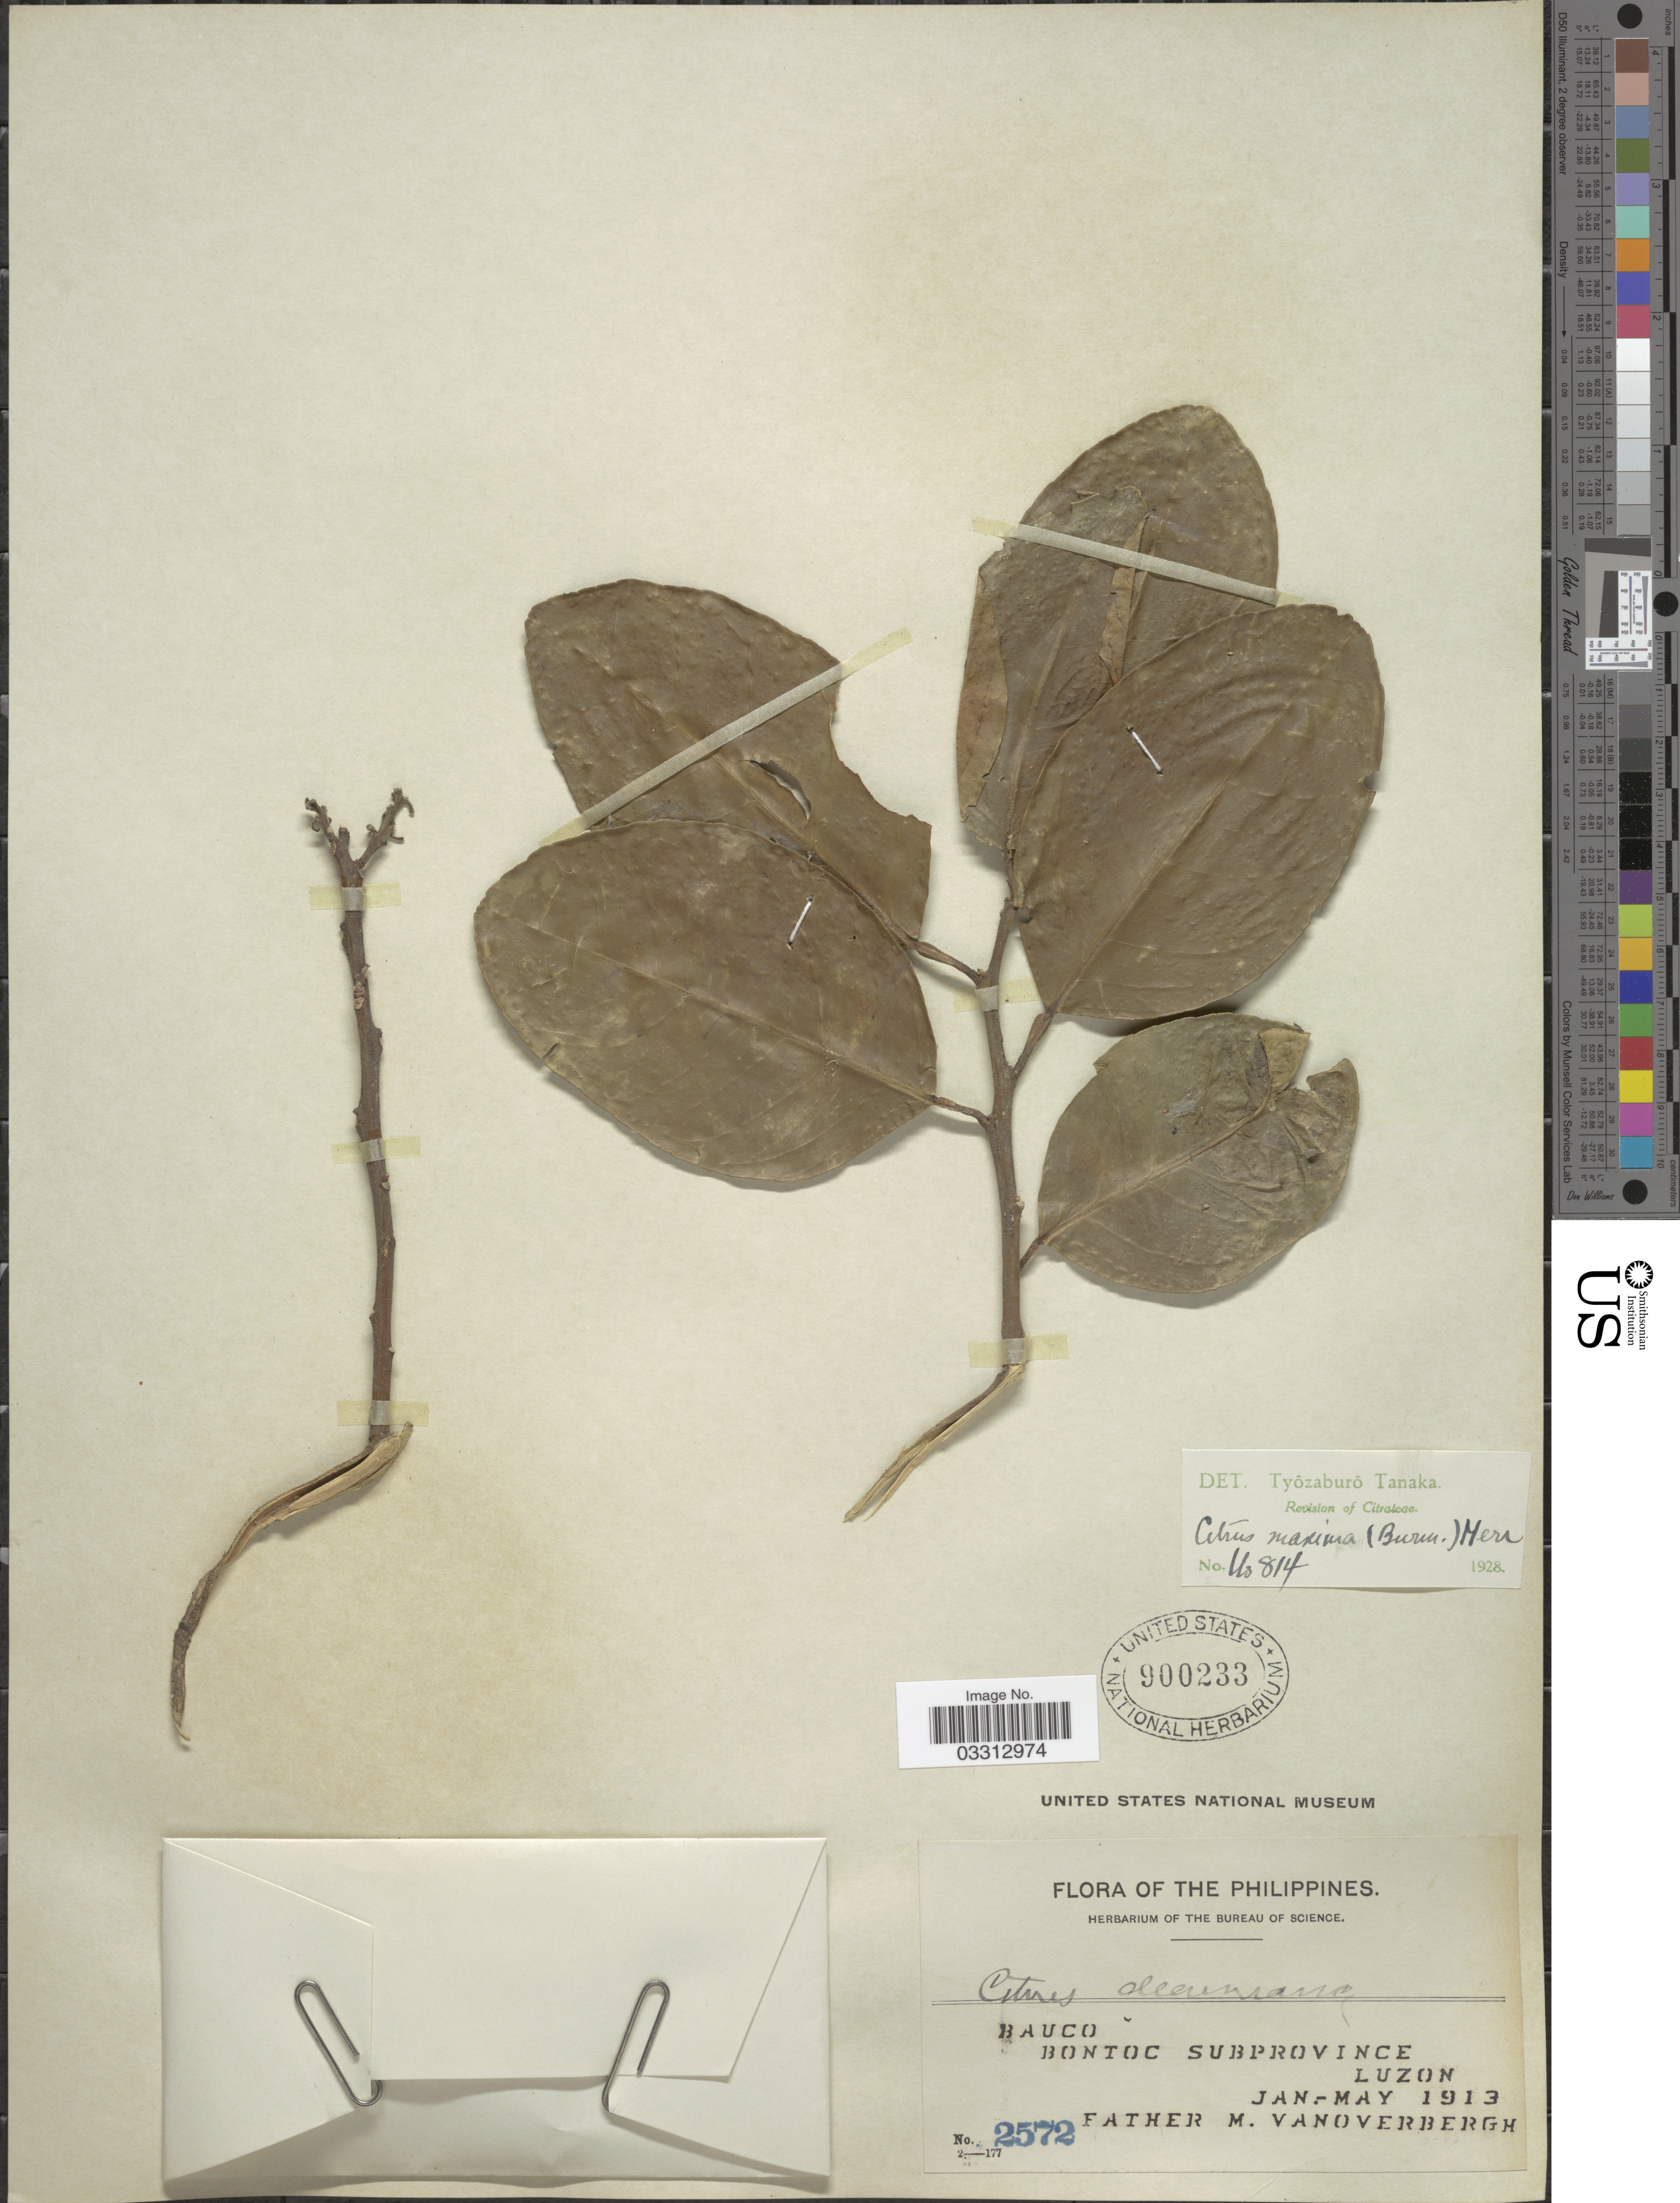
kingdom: Plantae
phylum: Tracheophyta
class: Magnoliopsida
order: Sapindales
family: Rutaceae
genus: Citrus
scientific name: Citrus maxima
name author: (Burm.) Merr.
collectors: F. Vanoverbergh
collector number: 2572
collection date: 1913-01/1913-05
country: Philippines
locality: Bauco. Bontoc Subprovince. Luzon.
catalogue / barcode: US 900233